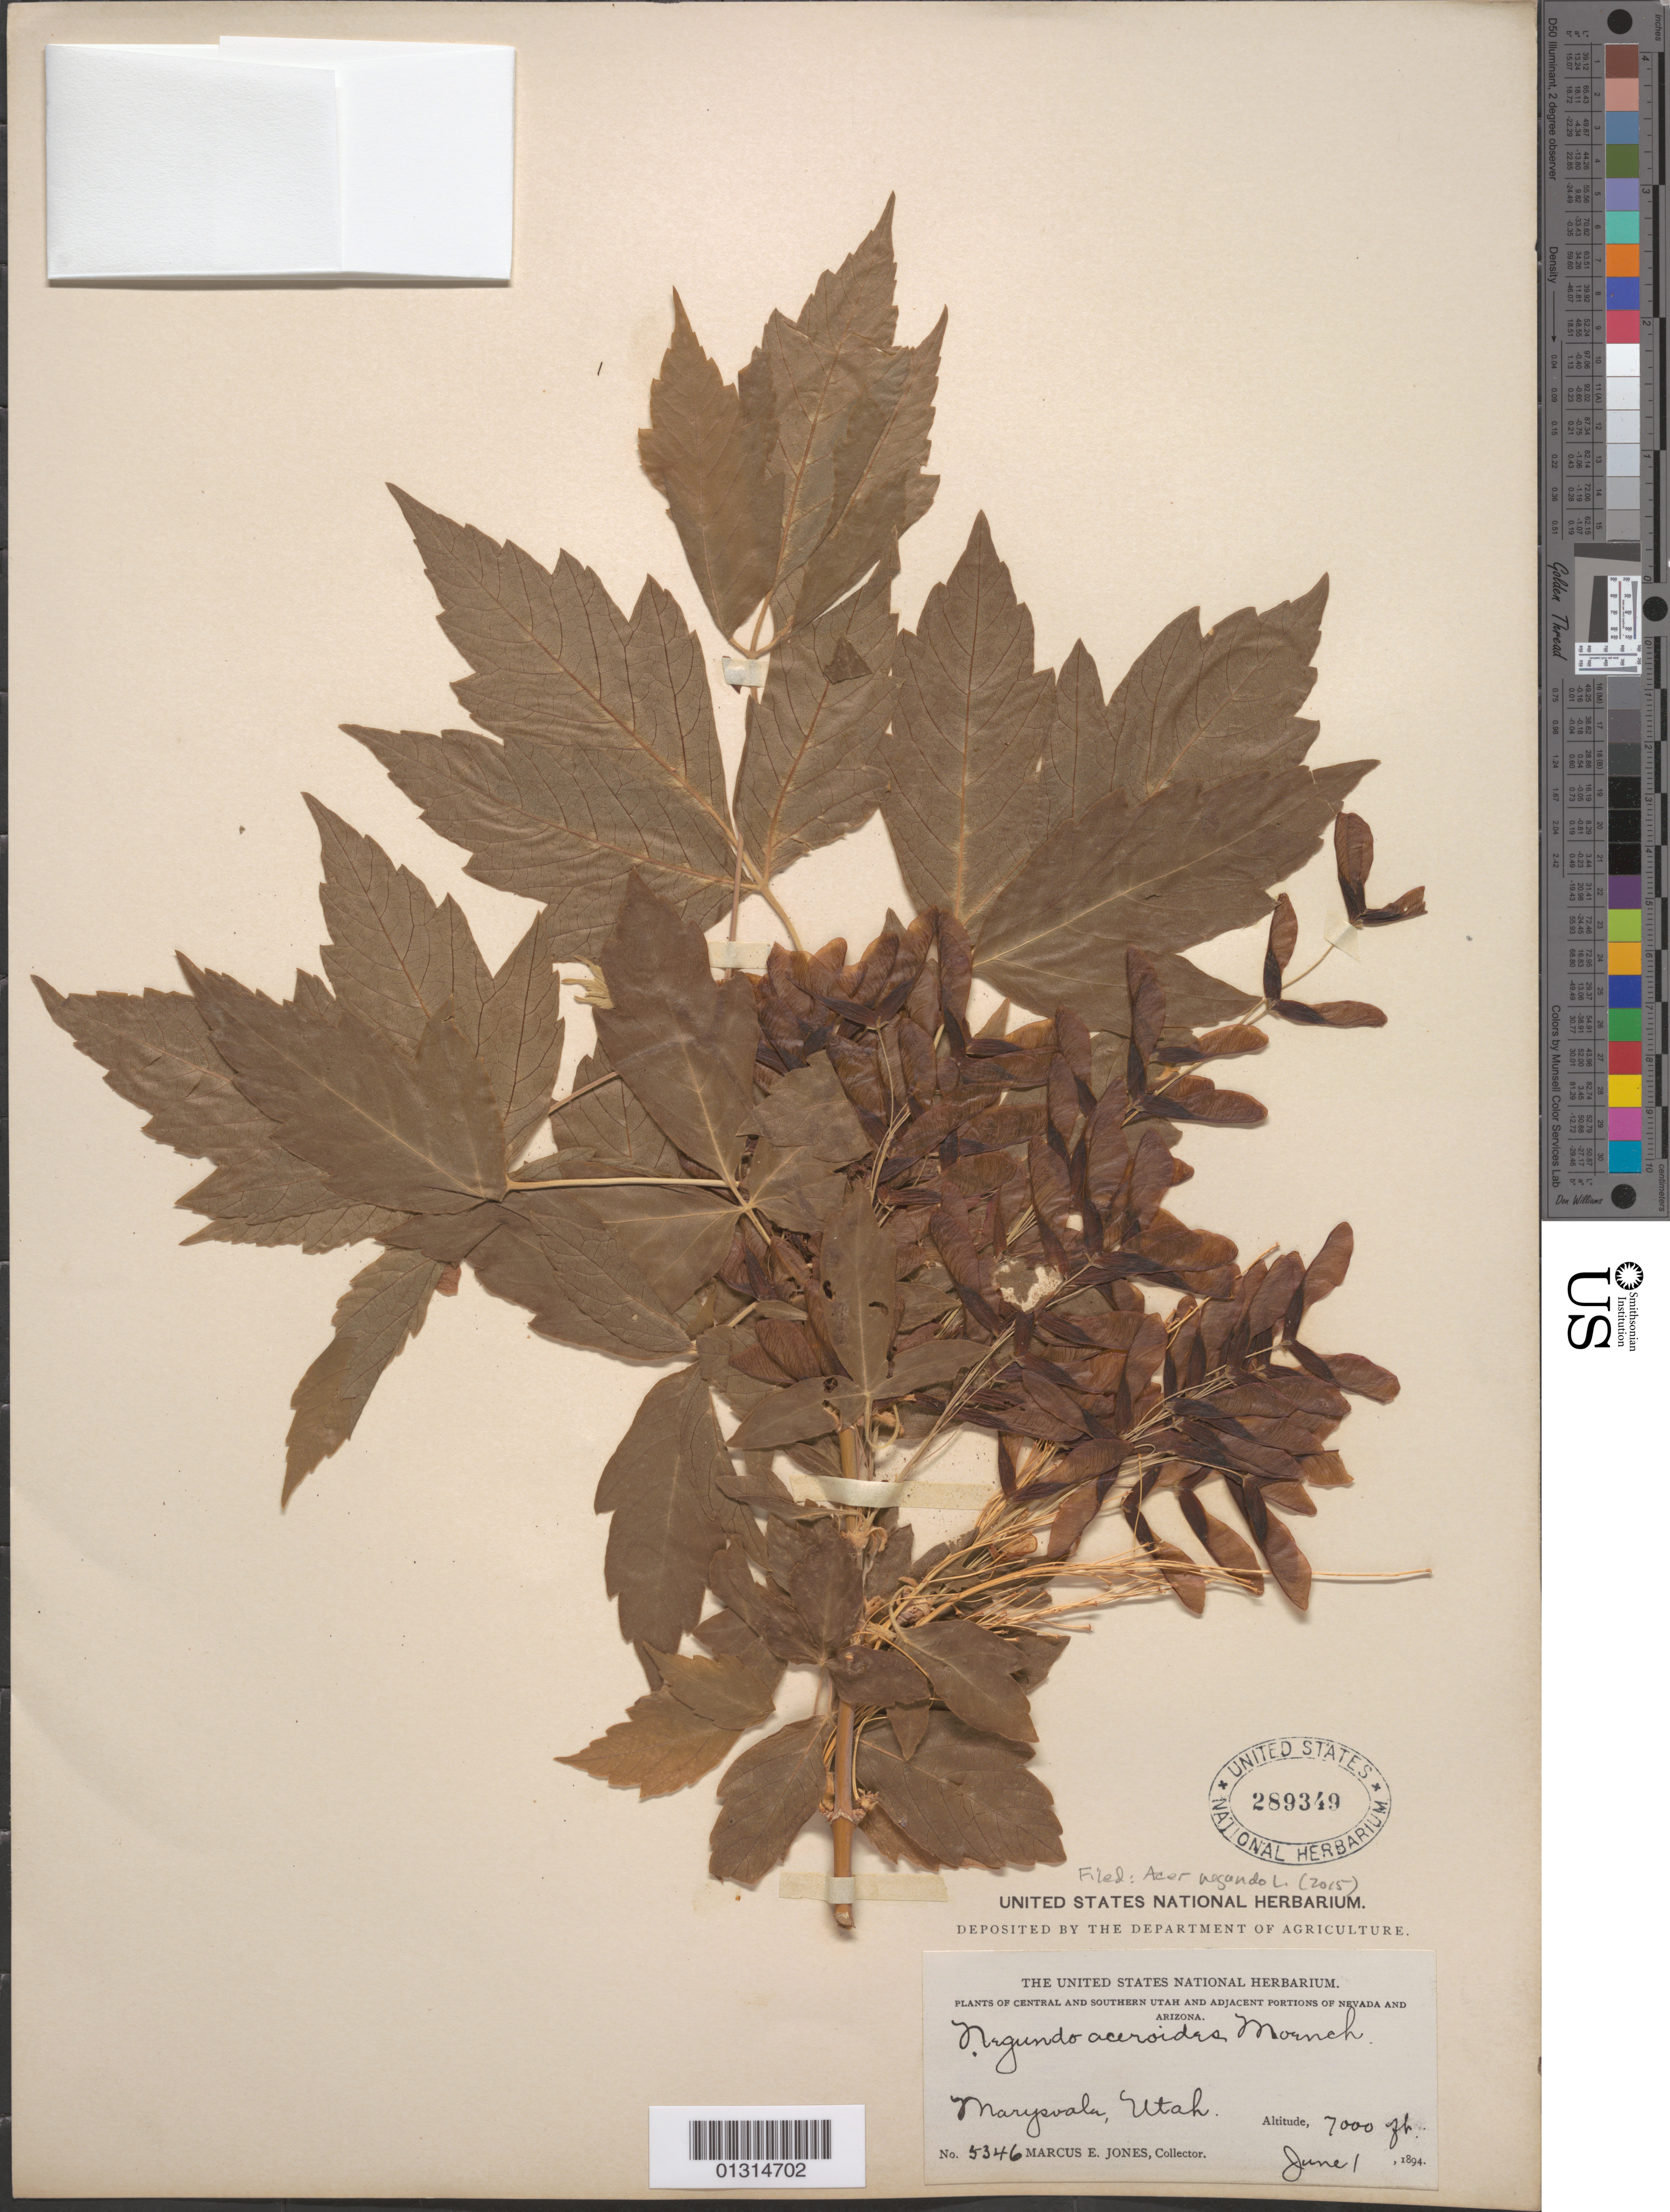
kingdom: Plantae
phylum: Tracheophyta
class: Magnoliopsida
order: Sapindales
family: Sapindaceae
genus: Acer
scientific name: Acer negundo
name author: L.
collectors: M. E. Jones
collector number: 5346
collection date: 1894-06-01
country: United States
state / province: Utah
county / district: Piute County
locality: Marysvale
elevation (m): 2134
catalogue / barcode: US 289349